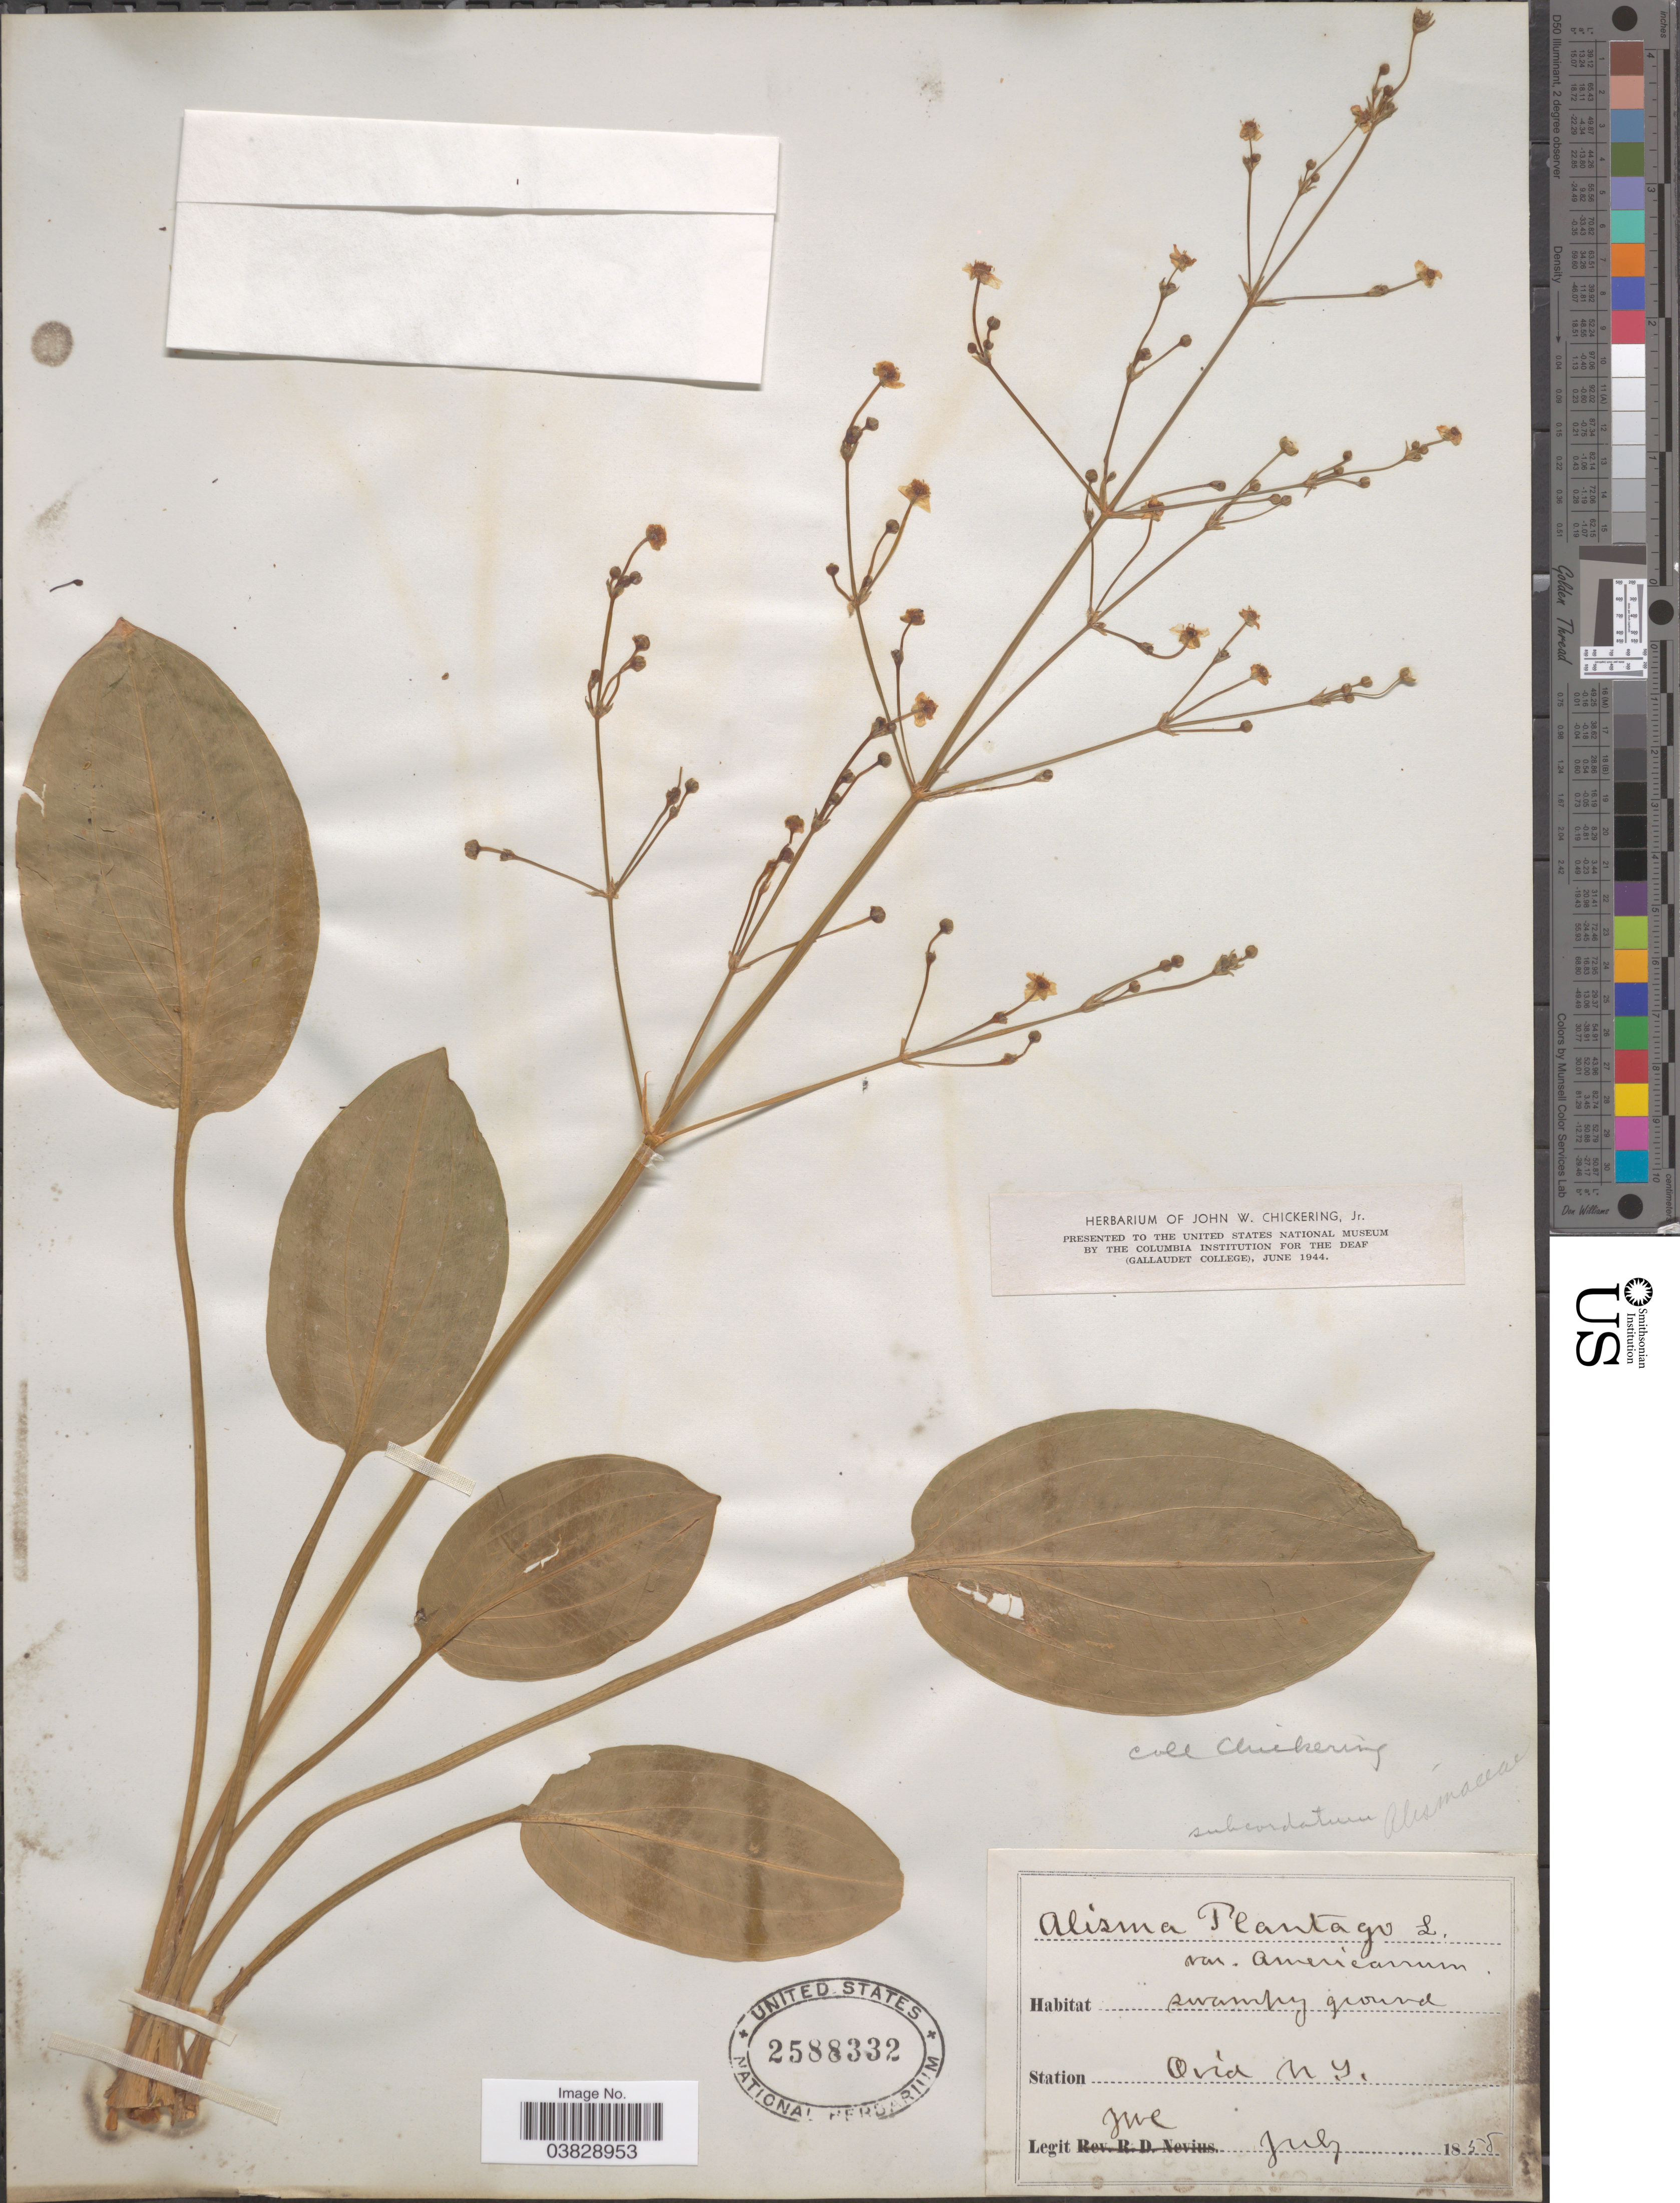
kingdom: Plantae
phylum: Tracheophyta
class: Liliopsida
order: Alismatales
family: Alismataceae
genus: Alisma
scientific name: Alisma plantago-aquatica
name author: L.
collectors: J. Chickering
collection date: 1858-07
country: United States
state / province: New York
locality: Ovid.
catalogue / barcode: US 2588332